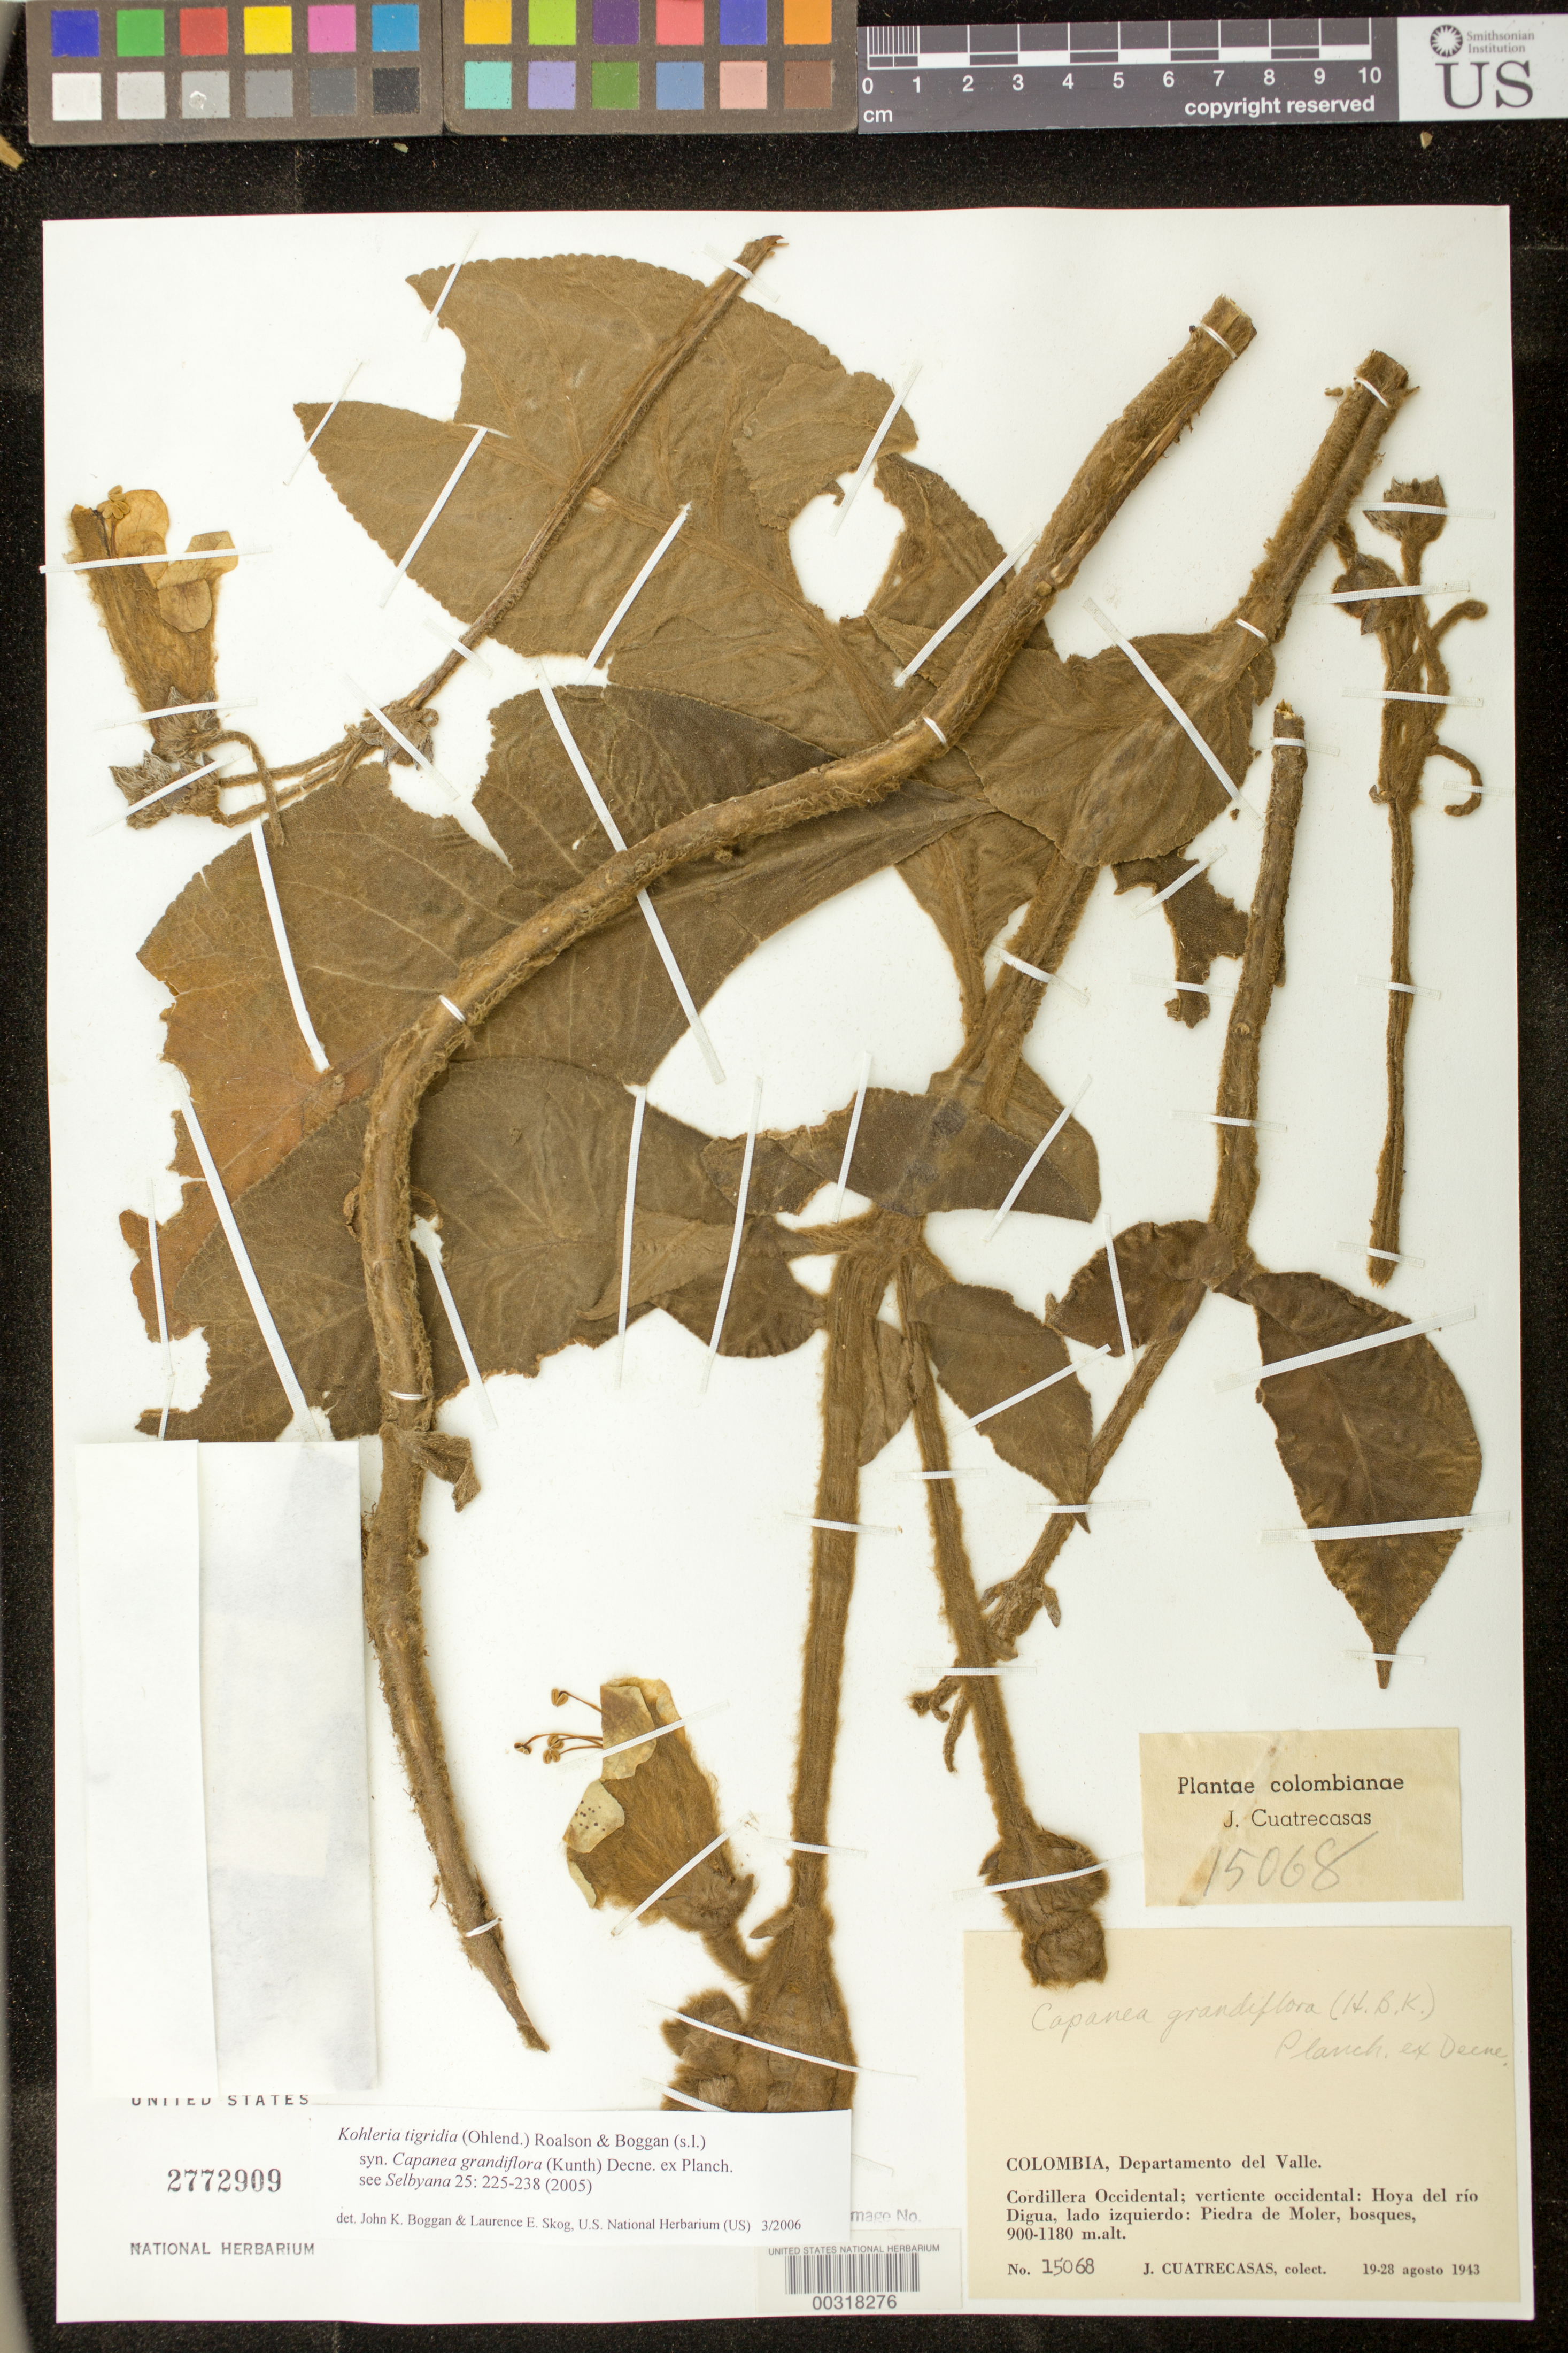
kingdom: Plantae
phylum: Tracheophyta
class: Magnoliopsida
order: Lamiales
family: Gesneriaceae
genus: Kohleria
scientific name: Kohleria tigridia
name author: (Ohlend.) Roalson & Boggan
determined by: Boggan, J. K.; Skog, L. E.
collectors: J. Cuatrecasas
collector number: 15068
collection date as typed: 19-28 Aug 1943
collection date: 1943-08-19/1943-08-28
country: Colombia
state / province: Valle del Cauca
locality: Cordillera Occidental, western slope, valley of Rio Digua, left bank, Piedra De Moler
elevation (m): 900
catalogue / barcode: US 2772909